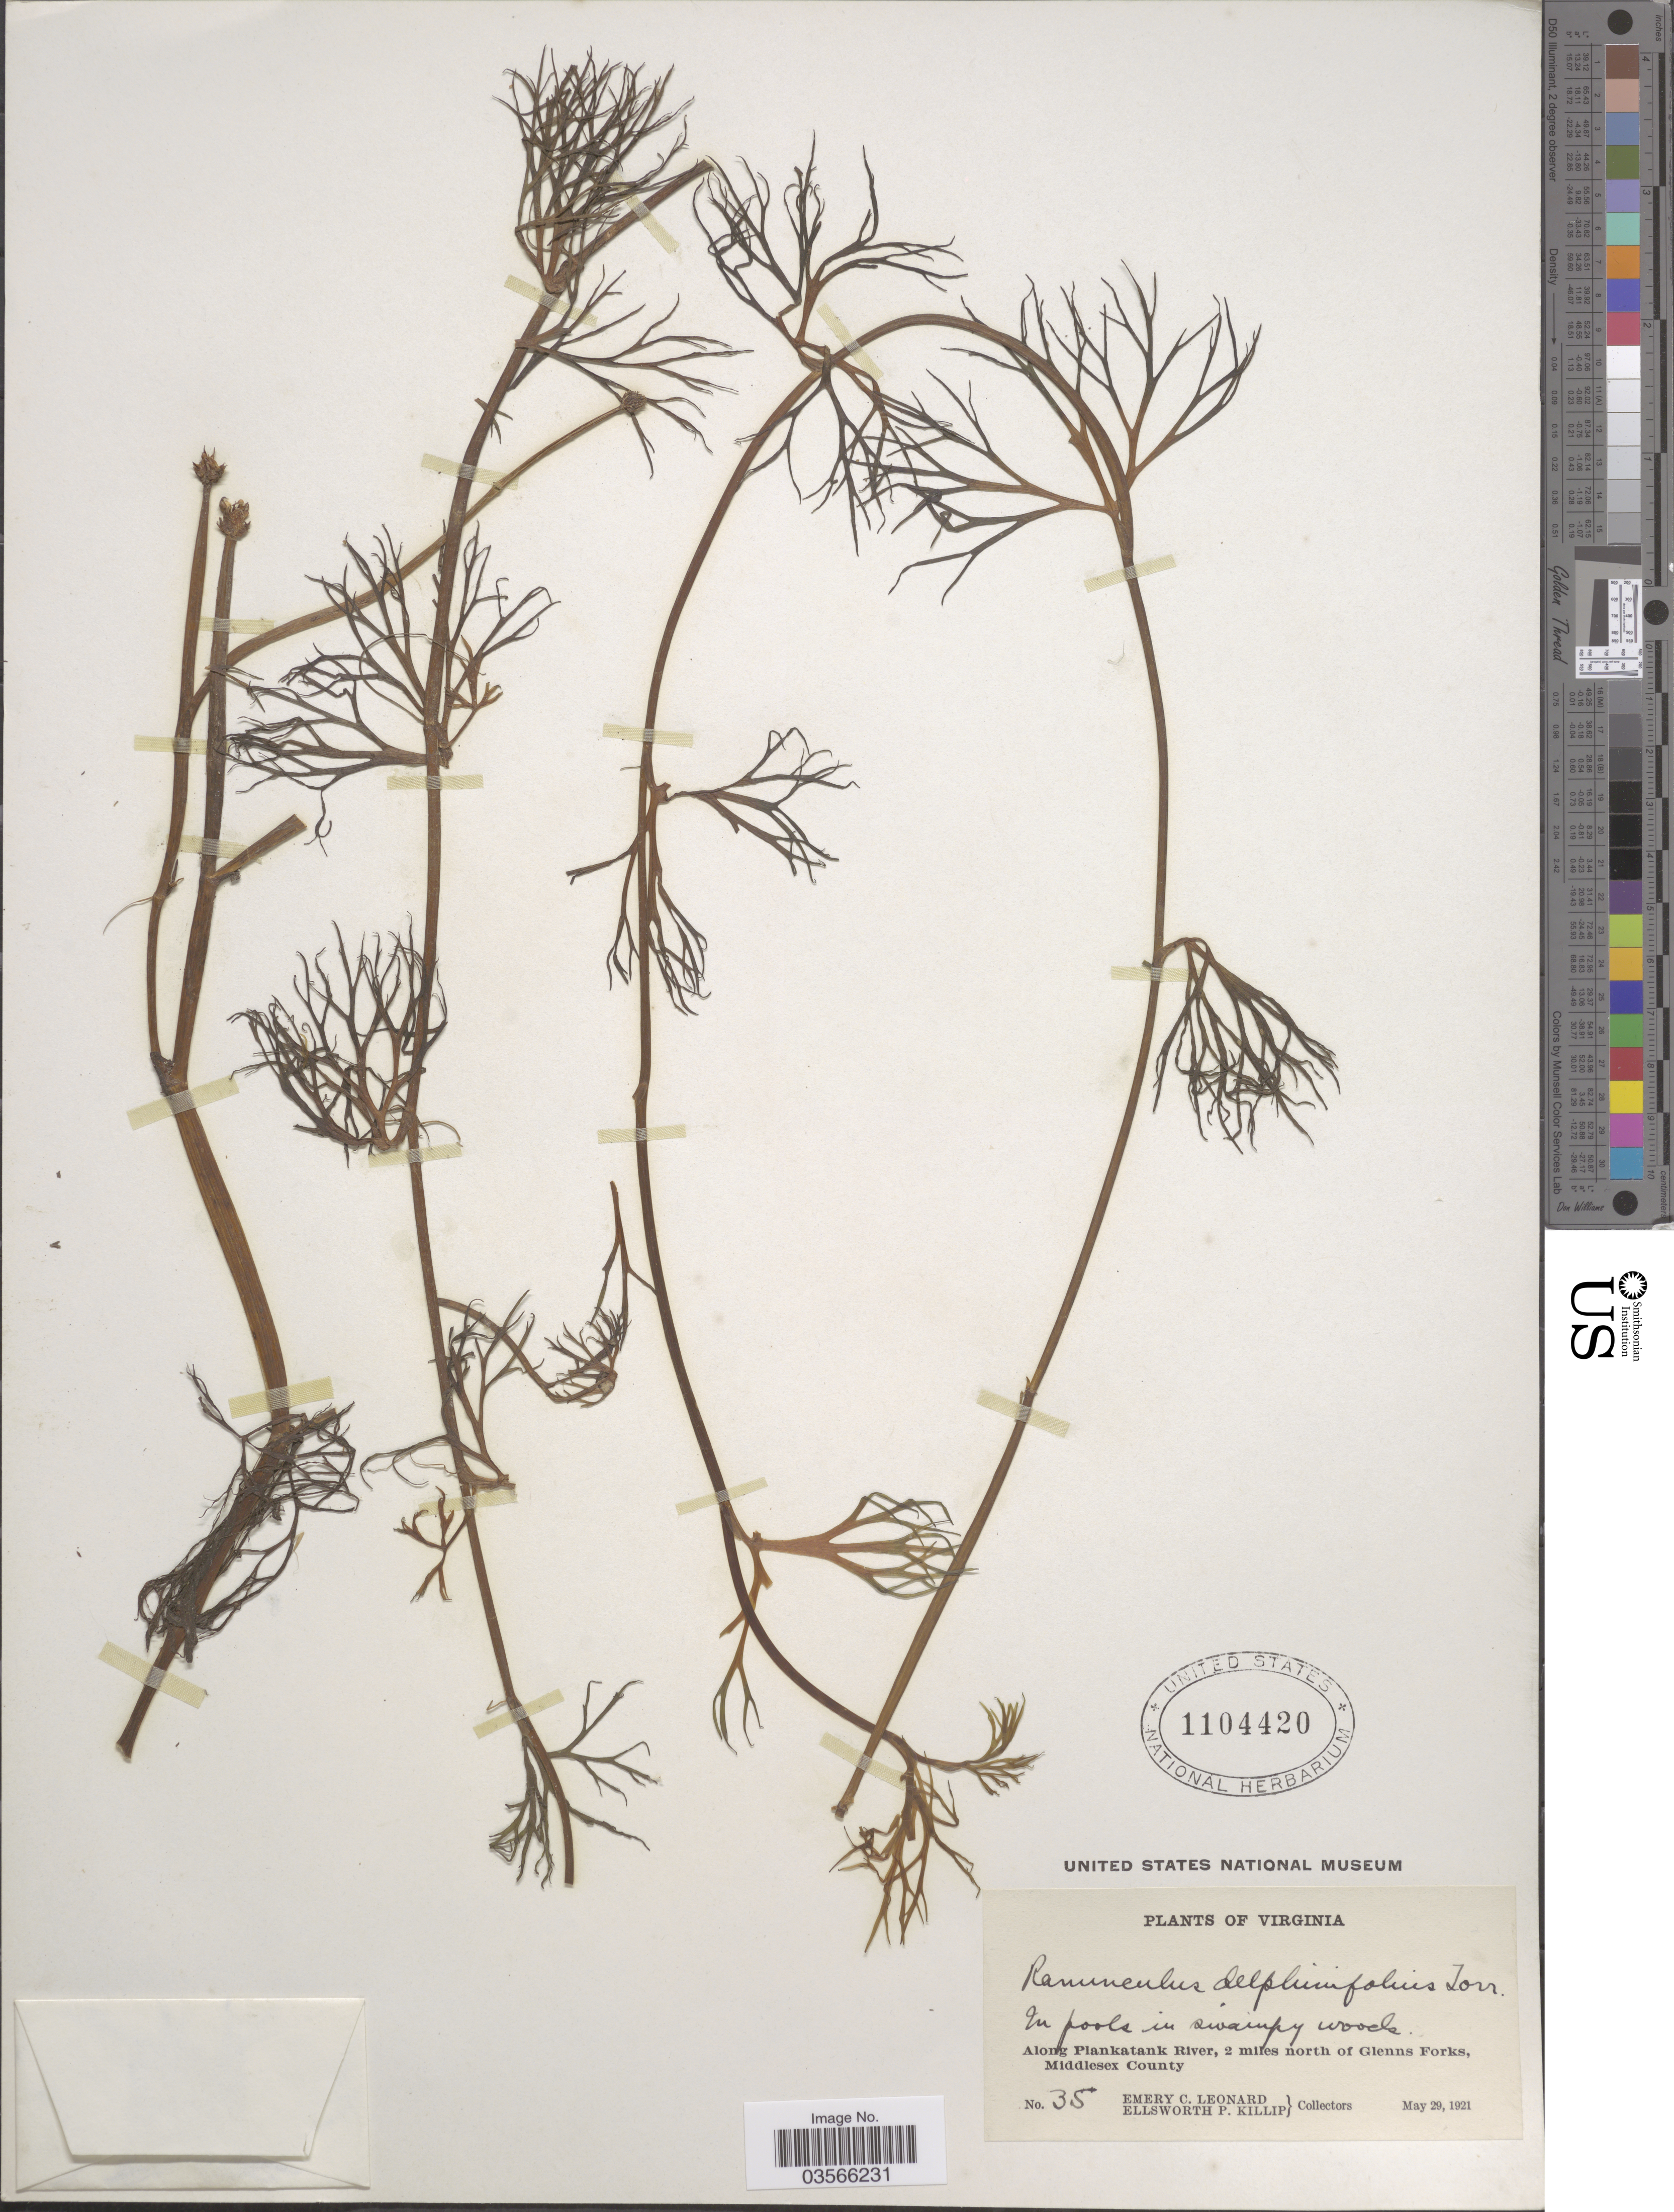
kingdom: Plantae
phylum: Tracheophyta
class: Magnoliopsida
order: Ranunculales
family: Ranunculaceae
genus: Ranunculus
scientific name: Ranunculus flabellaris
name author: Raf.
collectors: E. C. Leonard & E. P. Killip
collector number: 35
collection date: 1921-05-29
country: United States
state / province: Virginia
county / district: Middlesex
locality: Along Plankatank River, 2 miles north of Glenns Forks.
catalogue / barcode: US 1104420